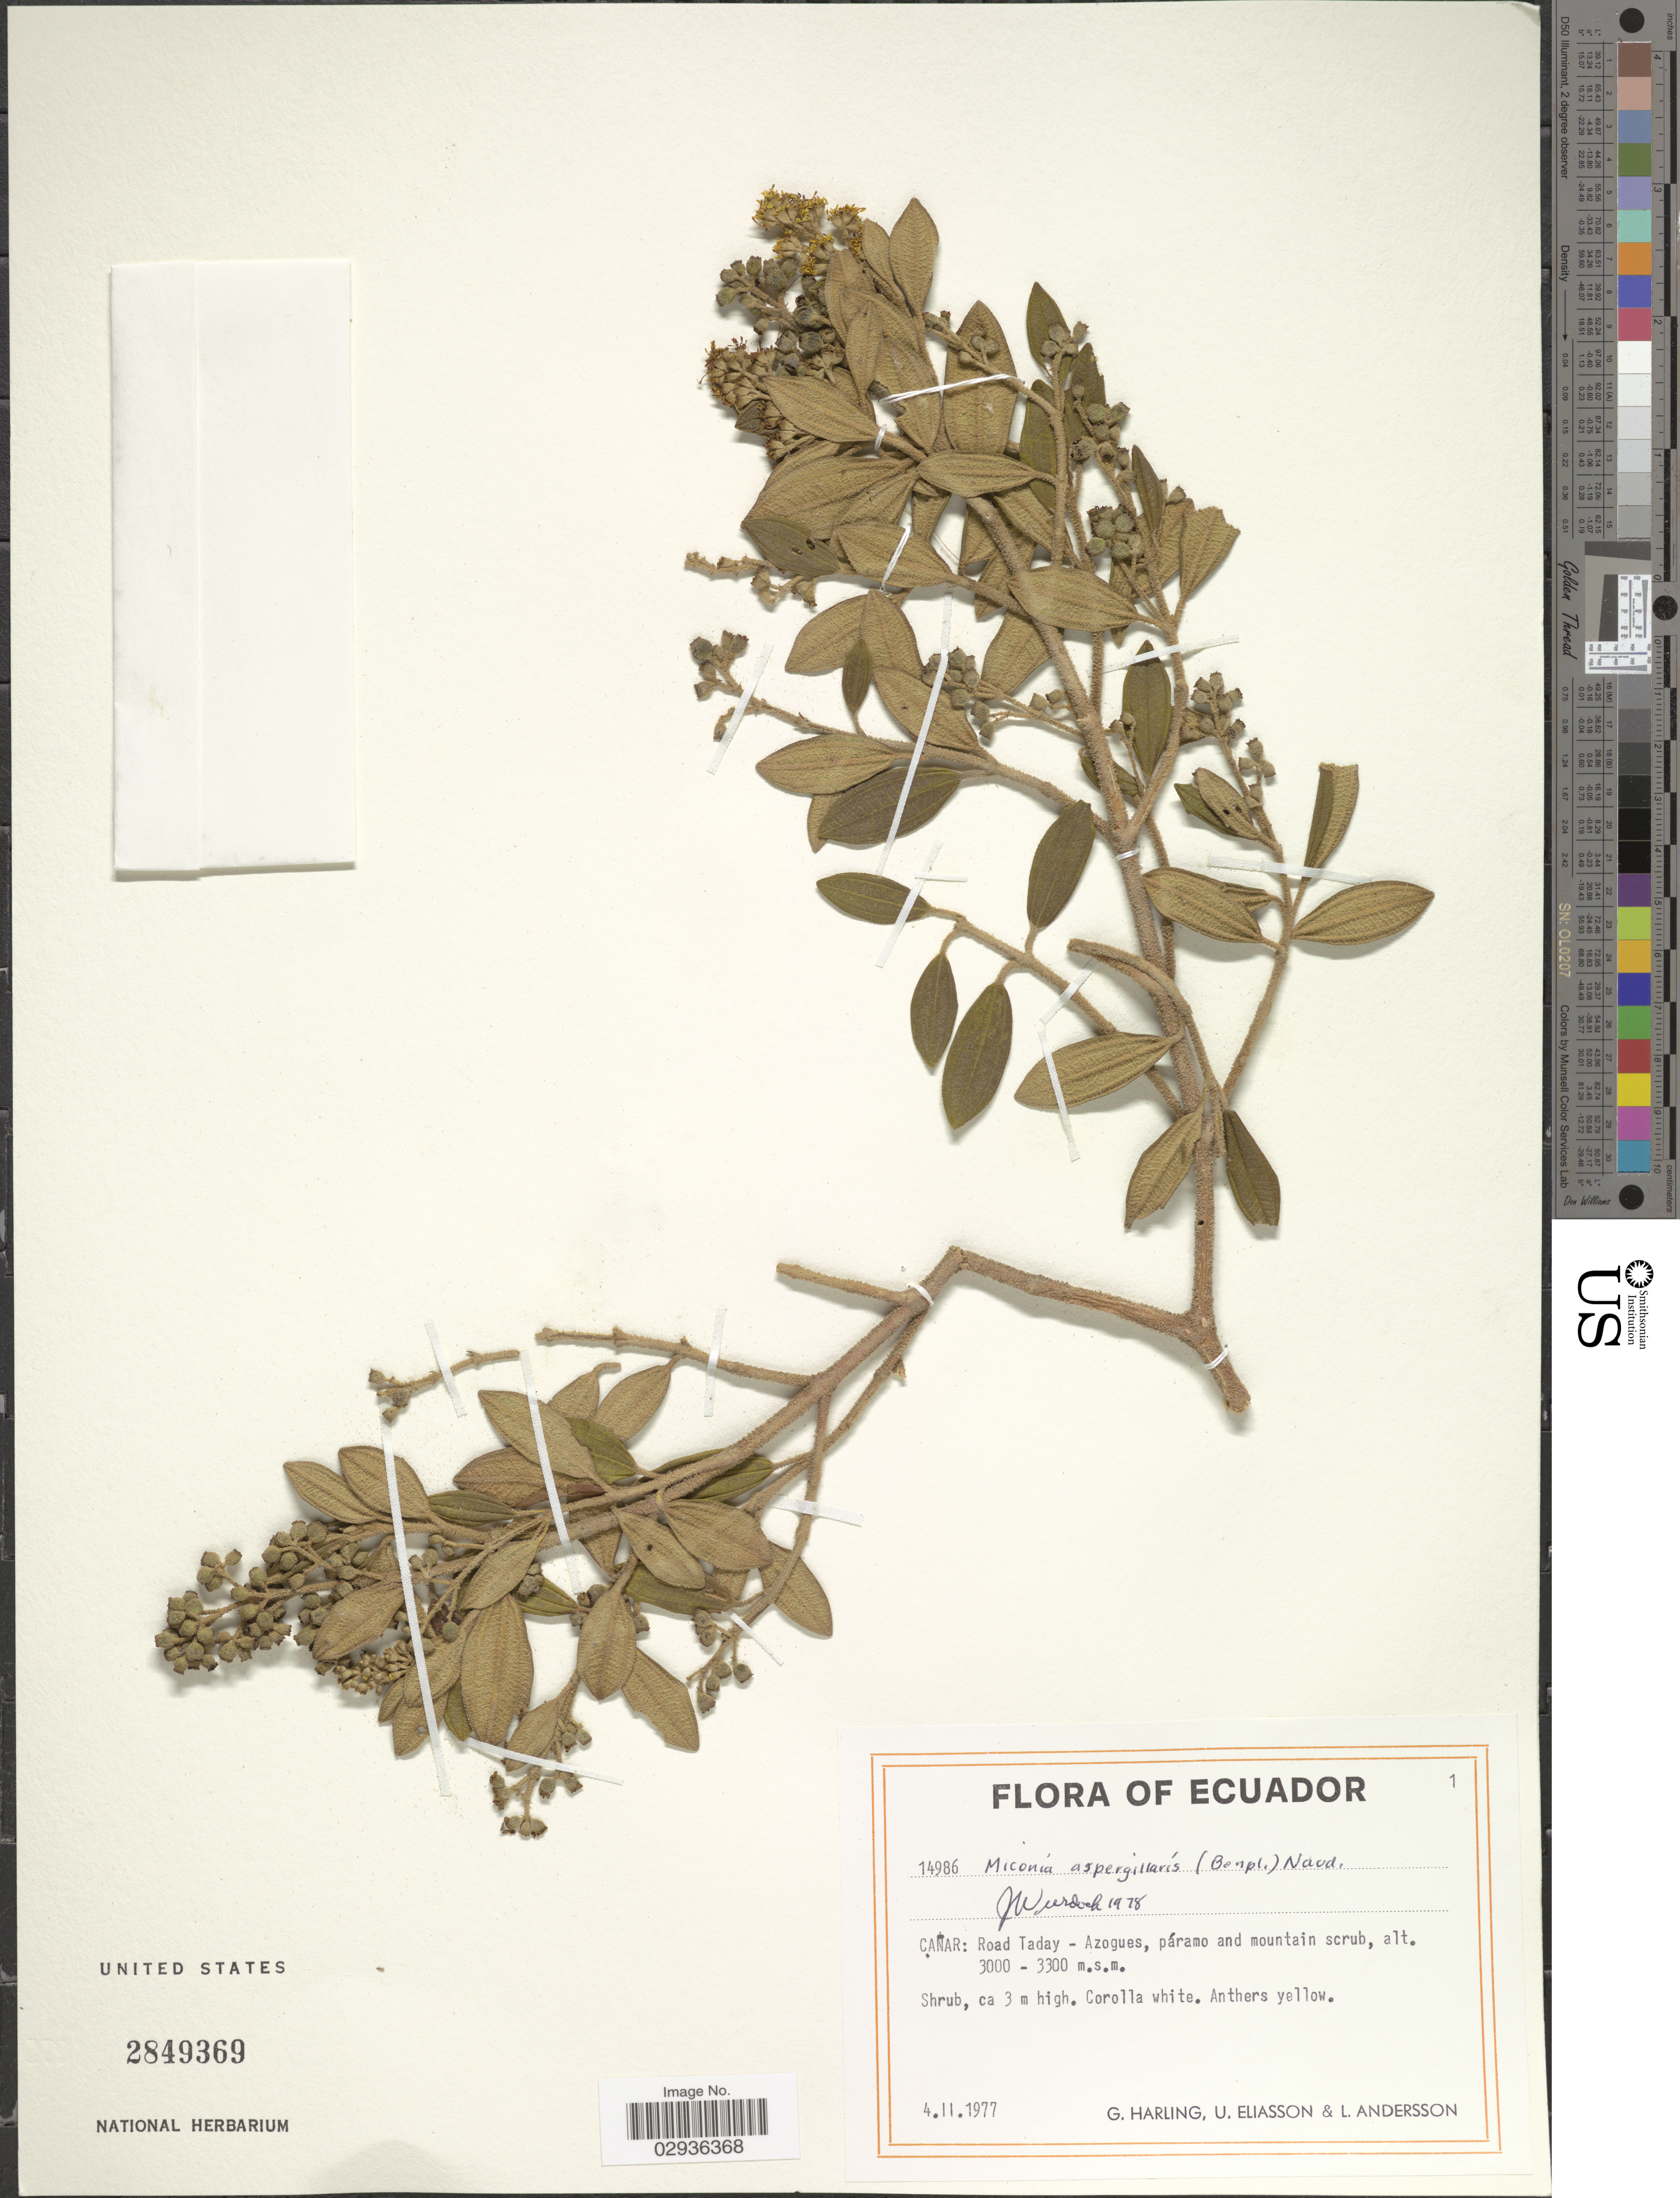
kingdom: Plantae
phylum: Tracheophyta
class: Magnoliopsida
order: Myrtales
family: Melastomataceae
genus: Miconia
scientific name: Miconia aspergillaris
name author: (Bonpl.) Naudin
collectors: G. Harling, U. Eliasson & L. Andersson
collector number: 14986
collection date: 1977-02-04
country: Ecuador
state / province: Cañar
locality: Road Taday - Azogues.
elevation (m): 3000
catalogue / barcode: US 2849369